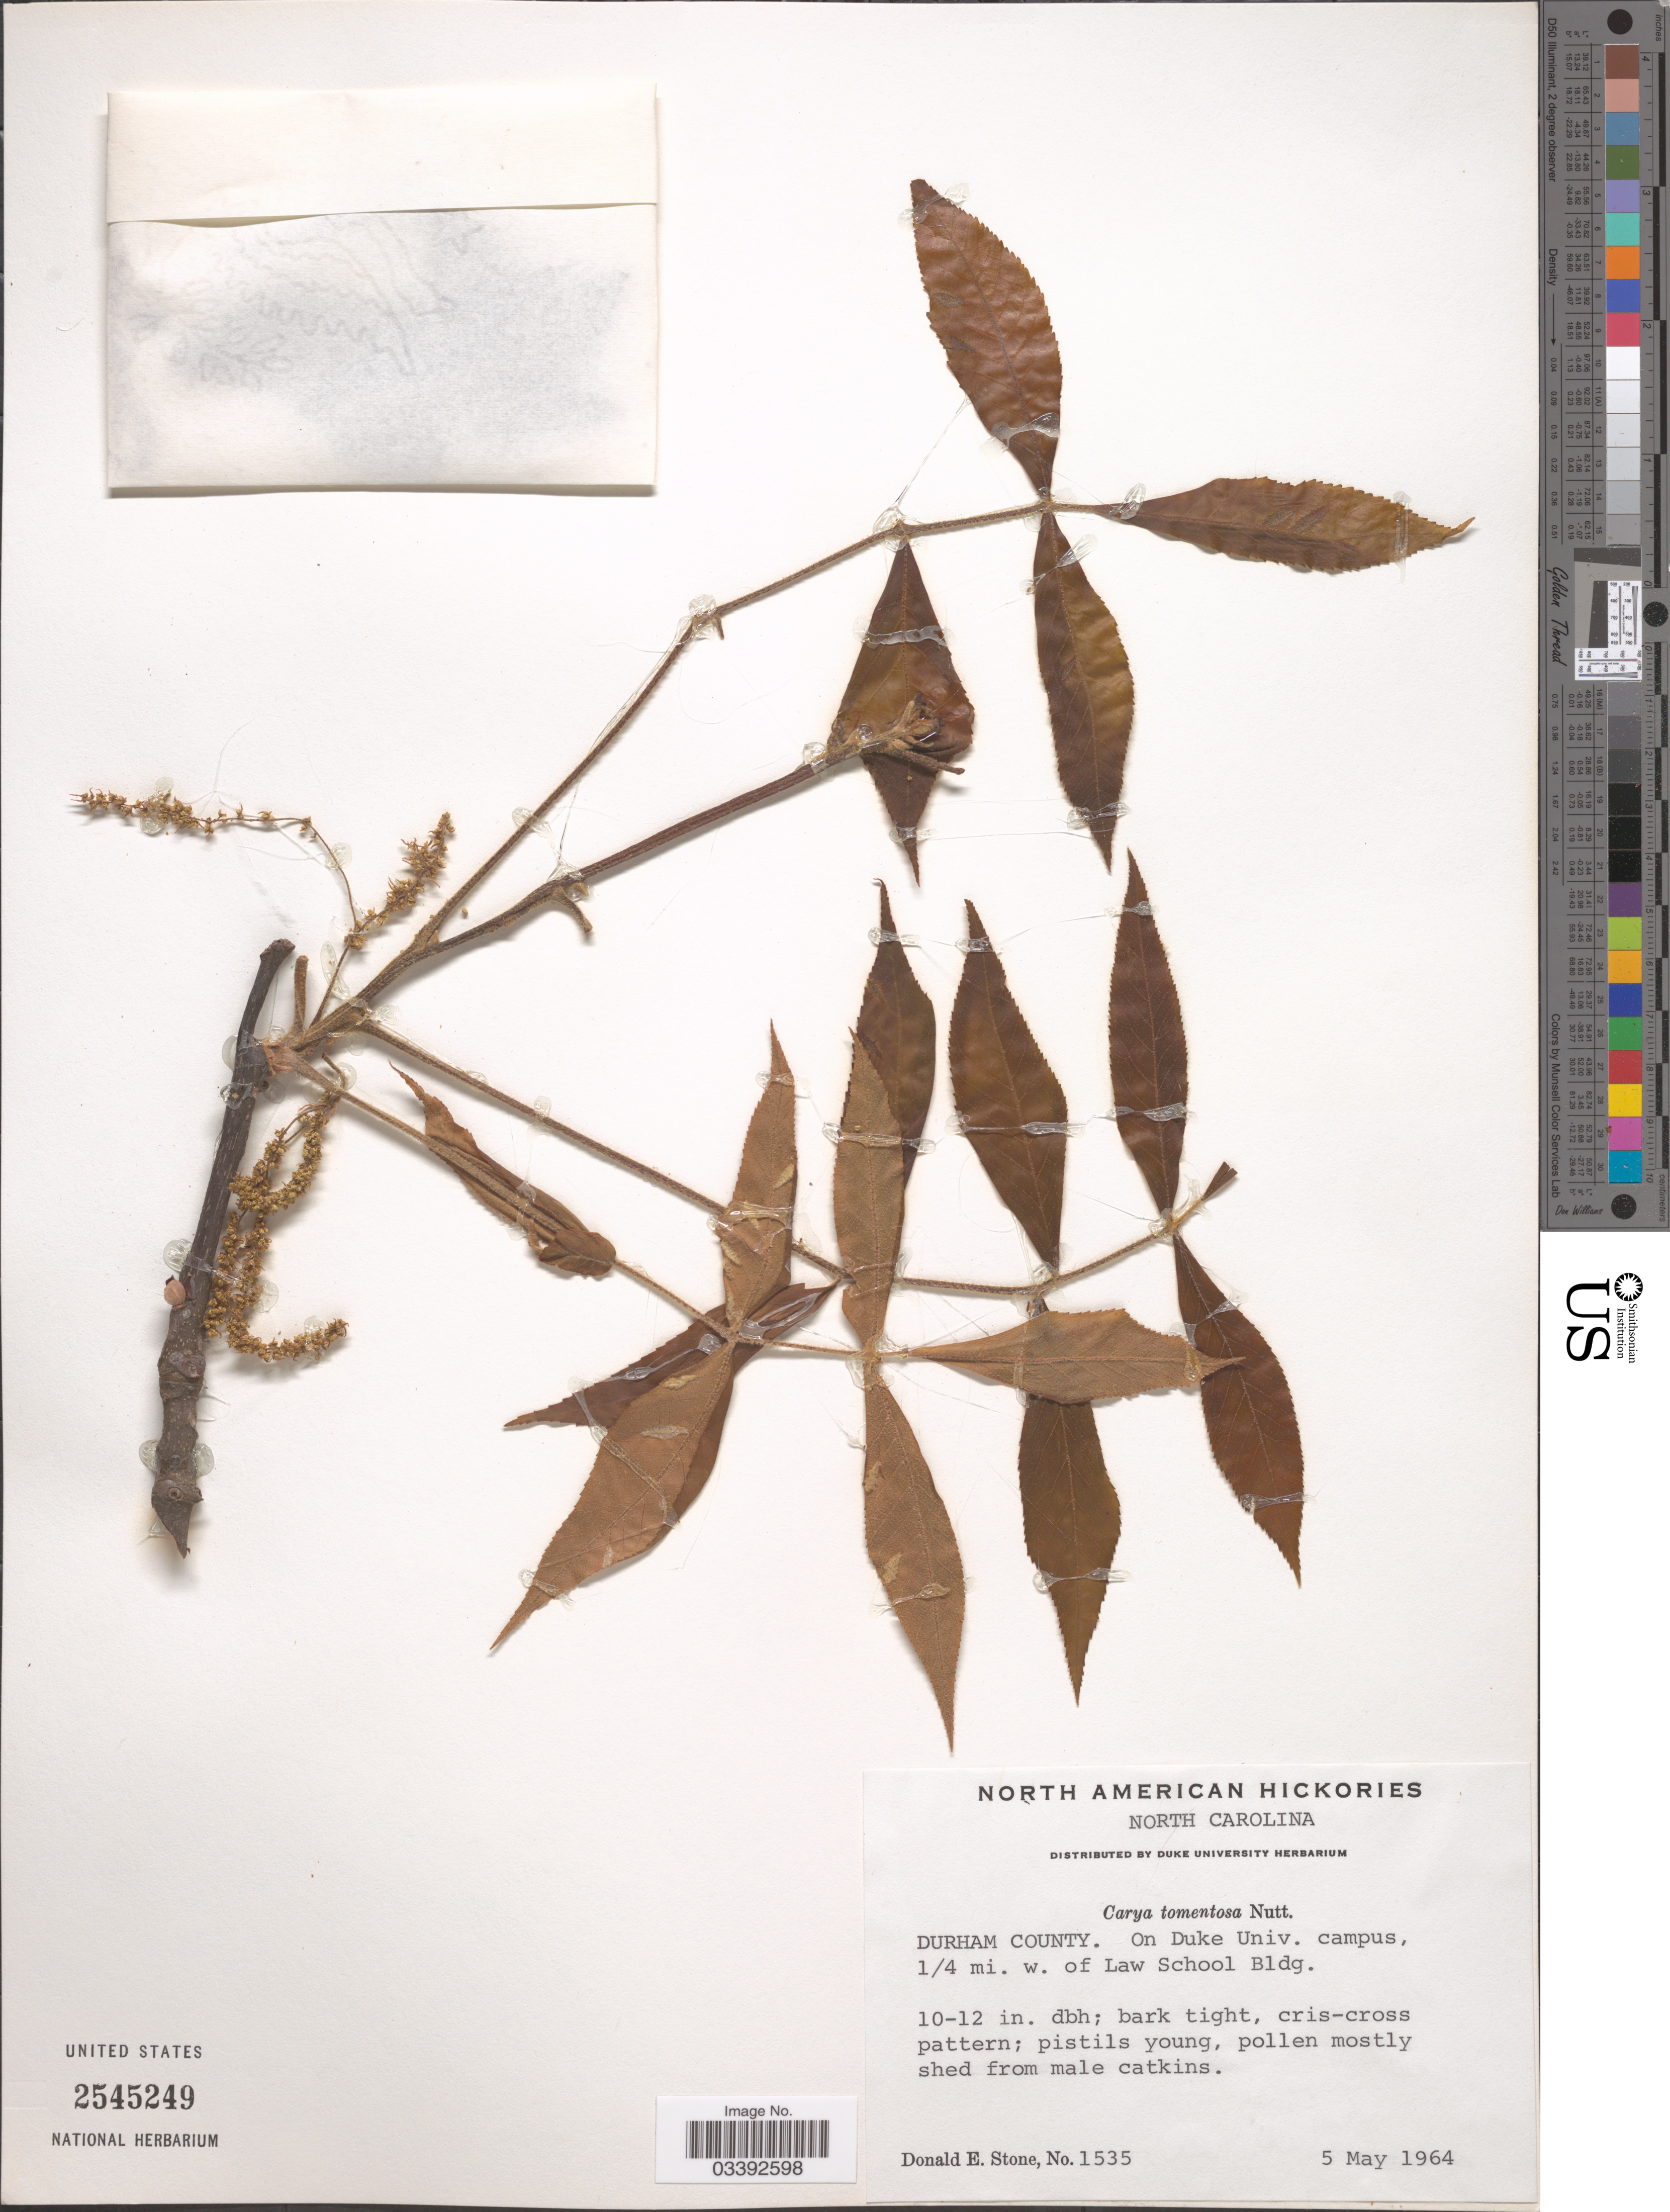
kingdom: Plantae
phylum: Tracheophyta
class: Magnoliopsida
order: Fagales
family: Juglandaceae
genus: Carya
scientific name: Carya tomentosa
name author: (Lam.) Nutt.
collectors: D. E. Stone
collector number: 1535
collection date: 1964-05-05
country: United States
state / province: North Carolina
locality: Durham County. On Duke Univ. campus, 1/4 mi. w. of Law School Bldg.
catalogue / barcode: US 2545249